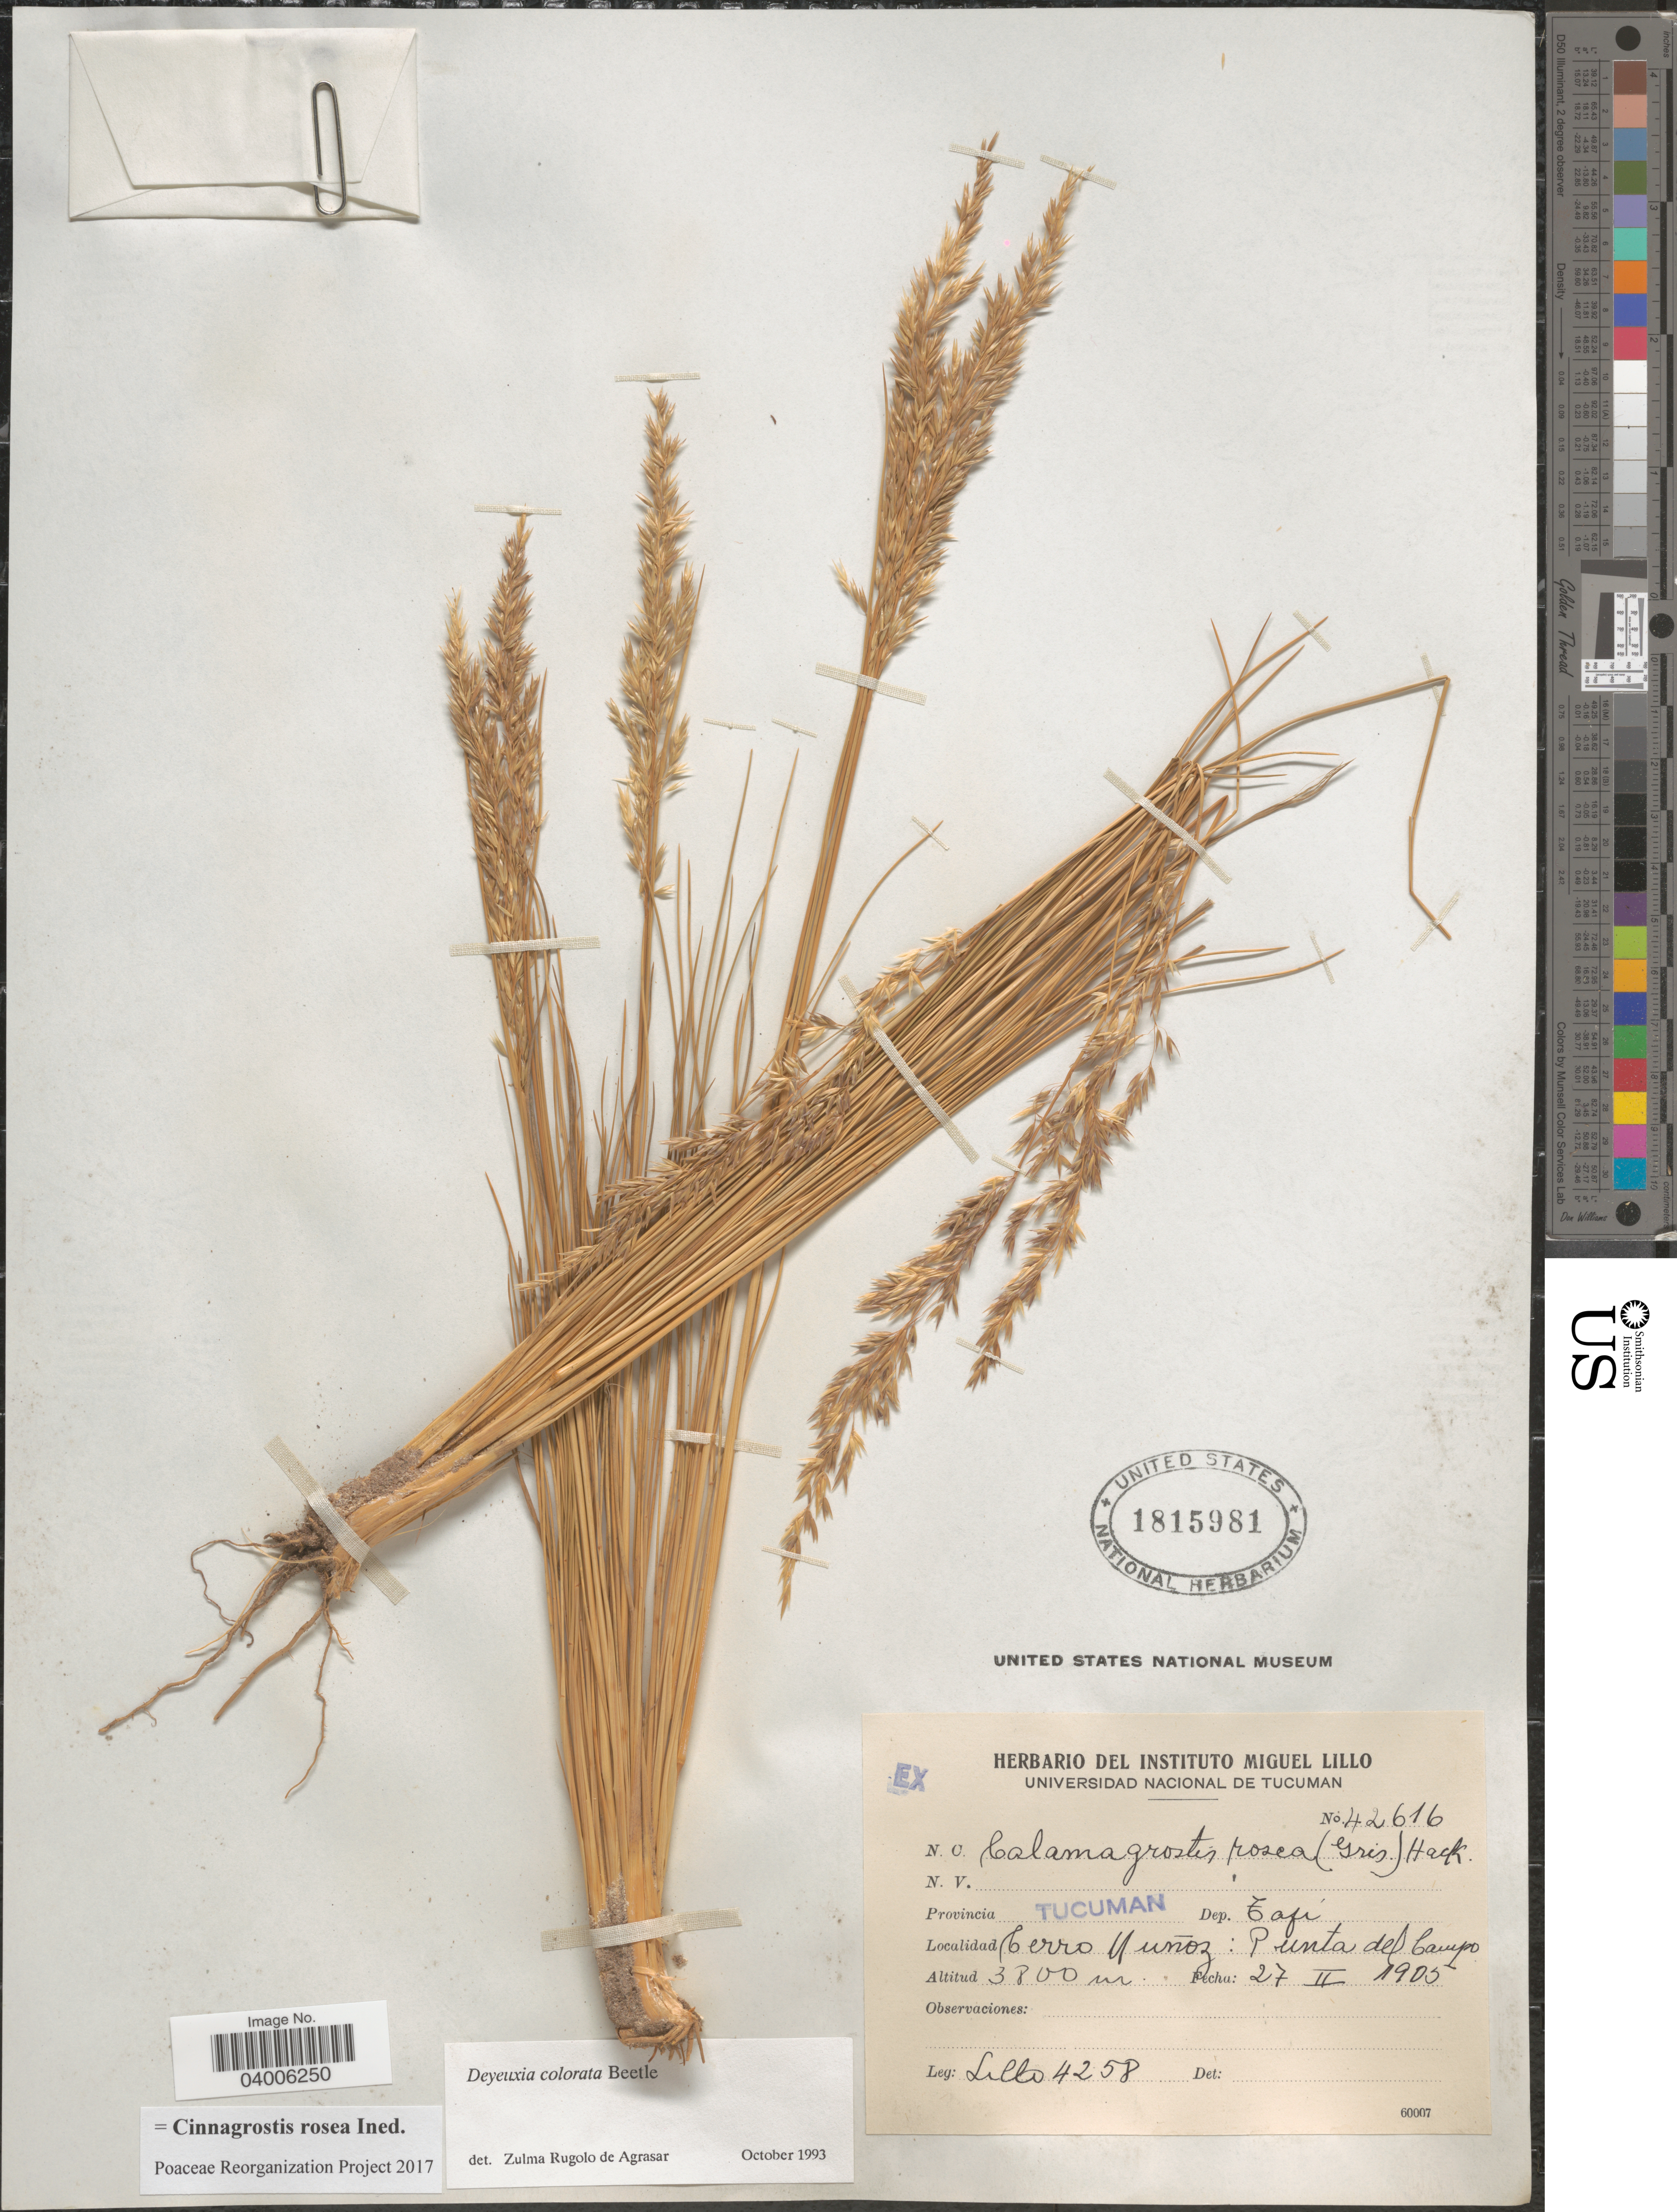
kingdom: Plantae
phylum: Tracheophyta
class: Liliopsida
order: Poales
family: Poaceae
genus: Cinnagrostis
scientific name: Cinnagrostis rosea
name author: (Griseb.) P.M. Peterson et al.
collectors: M. Lillo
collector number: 4258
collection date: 1905-02-27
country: Argentina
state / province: Tucuman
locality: Dep. Tafí. Cerro Muñoz: Punta del Campo.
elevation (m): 3800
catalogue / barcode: US 1815981